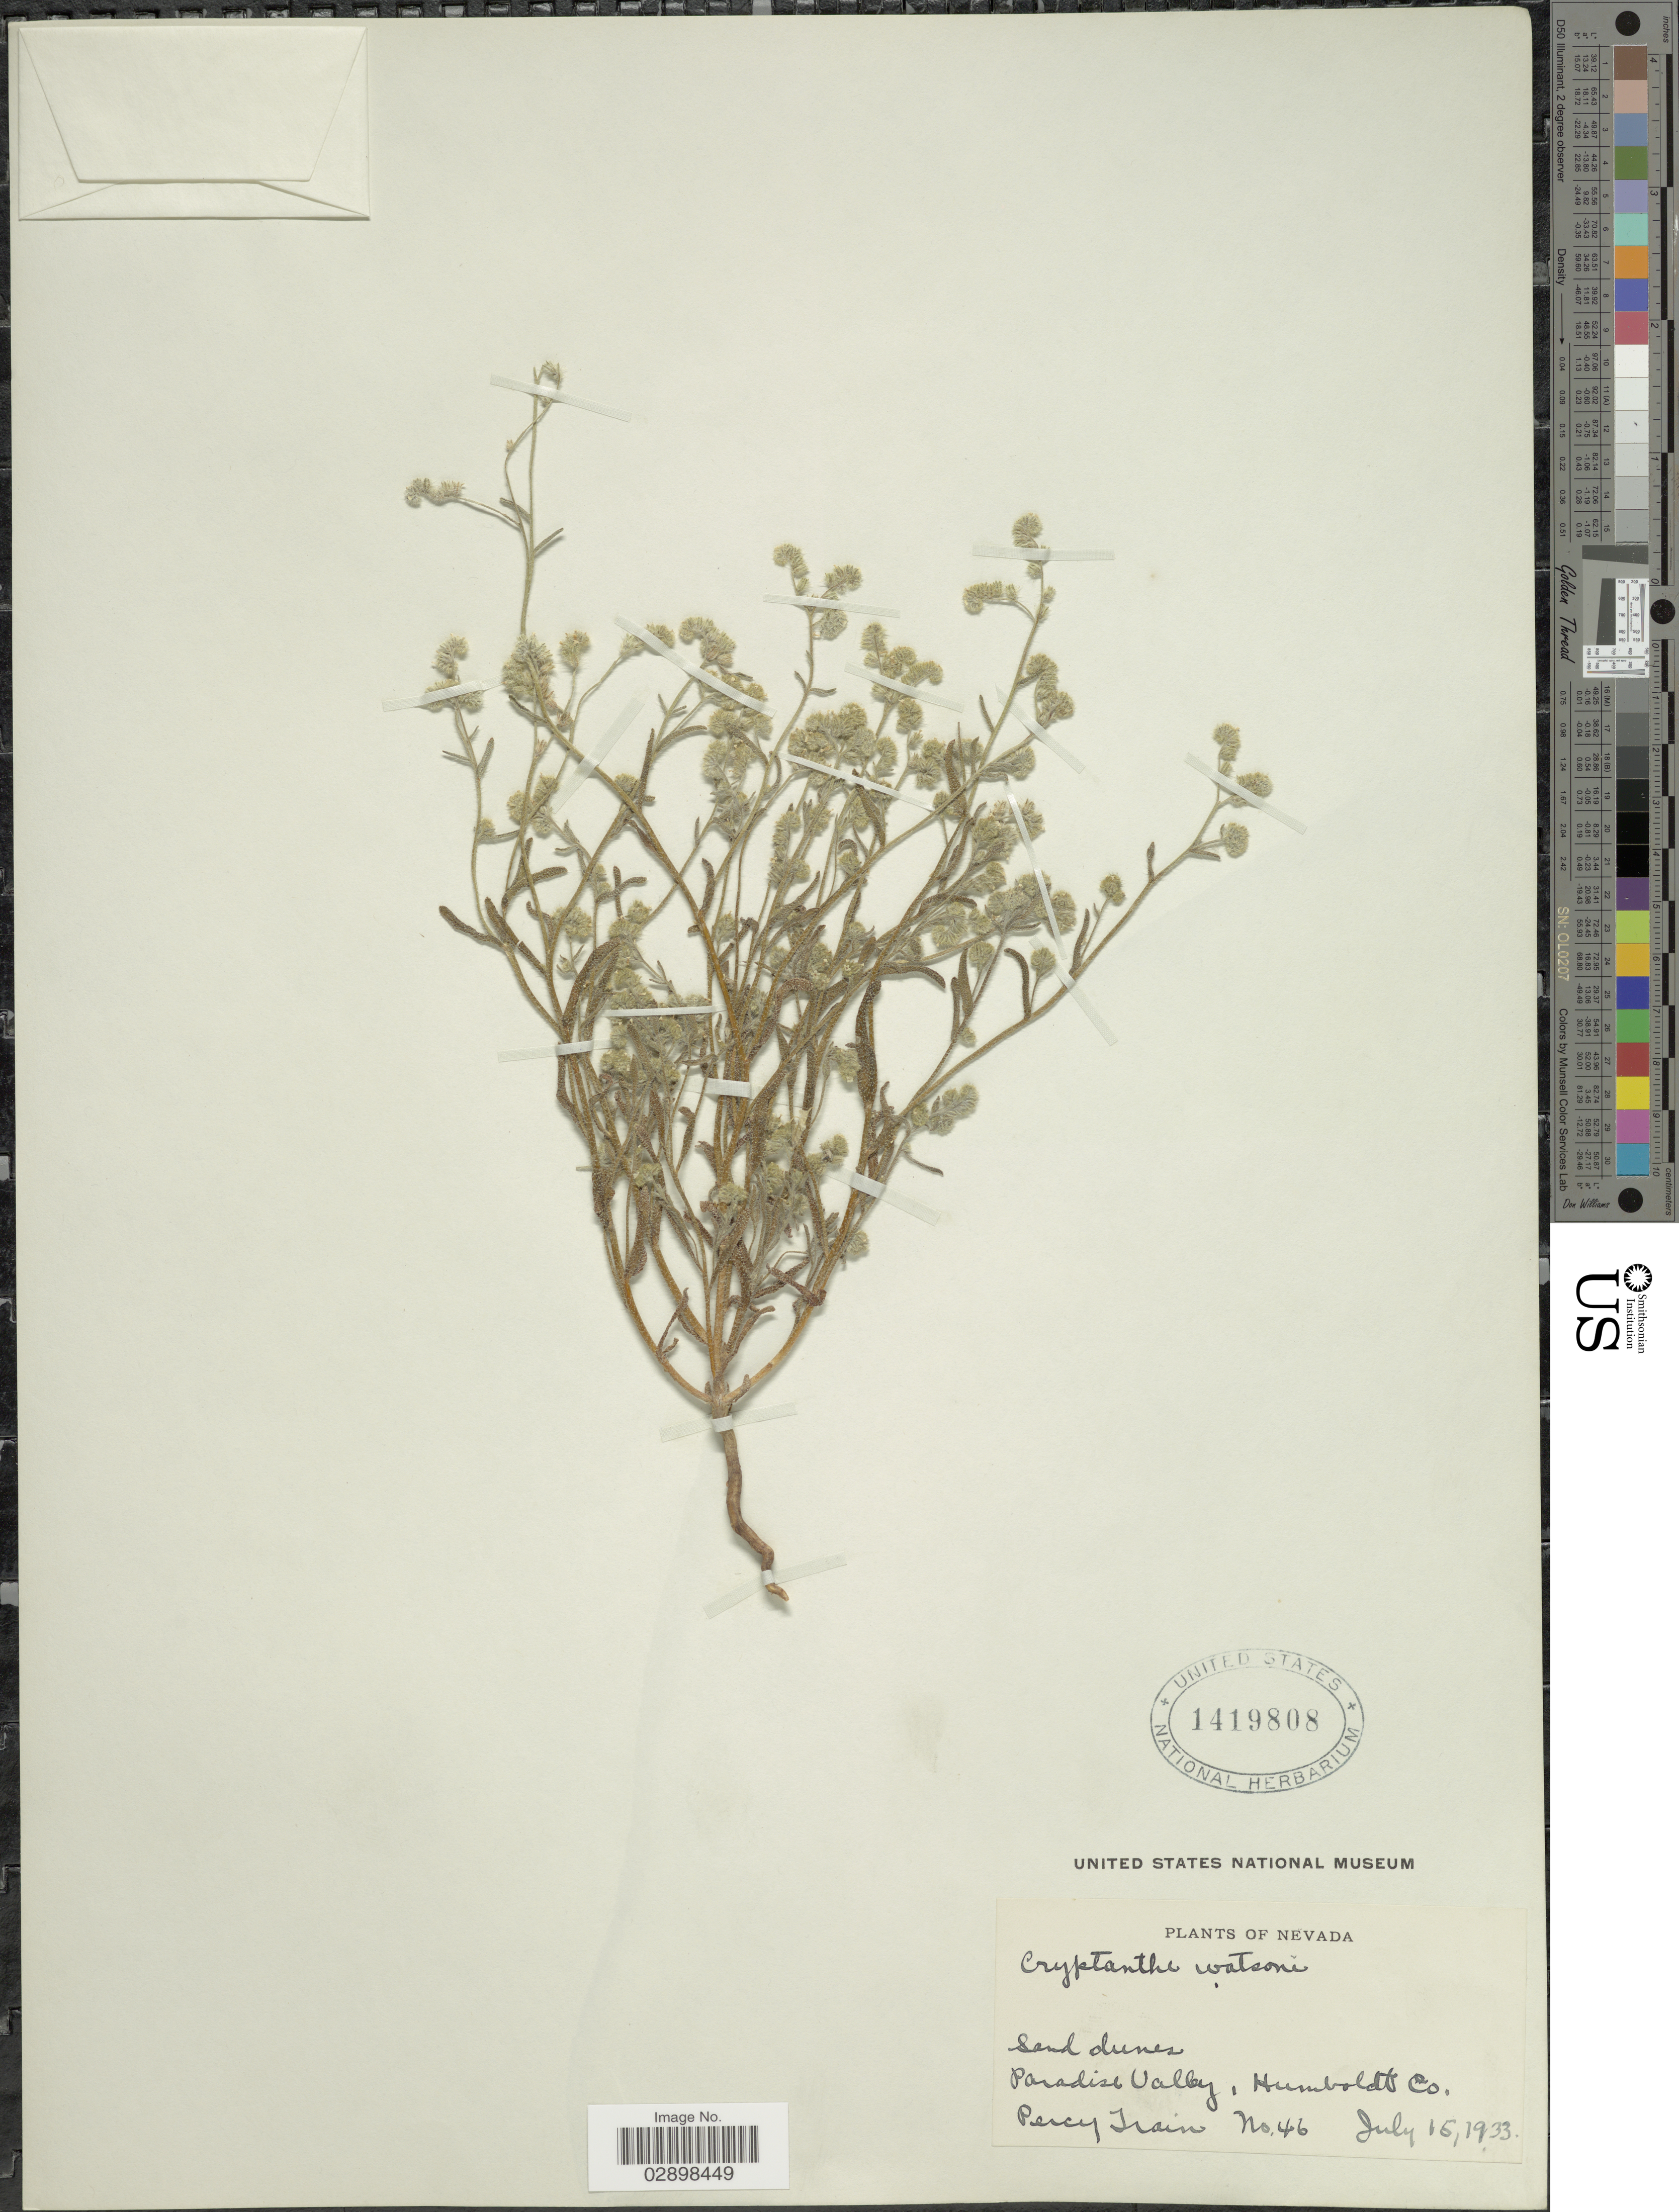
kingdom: Plantae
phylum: Tracheophyta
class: Magnoliopsida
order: Boraginales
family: Boraginaceae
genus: Cryptantha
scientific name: Cryptantha watsonii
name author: (A. Gray) Greene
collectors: P. Train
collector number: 46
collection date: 1933-07-16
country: United States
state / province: Nevada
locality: Paradise Valley, Humboldt Co.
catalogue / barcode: US 1419808